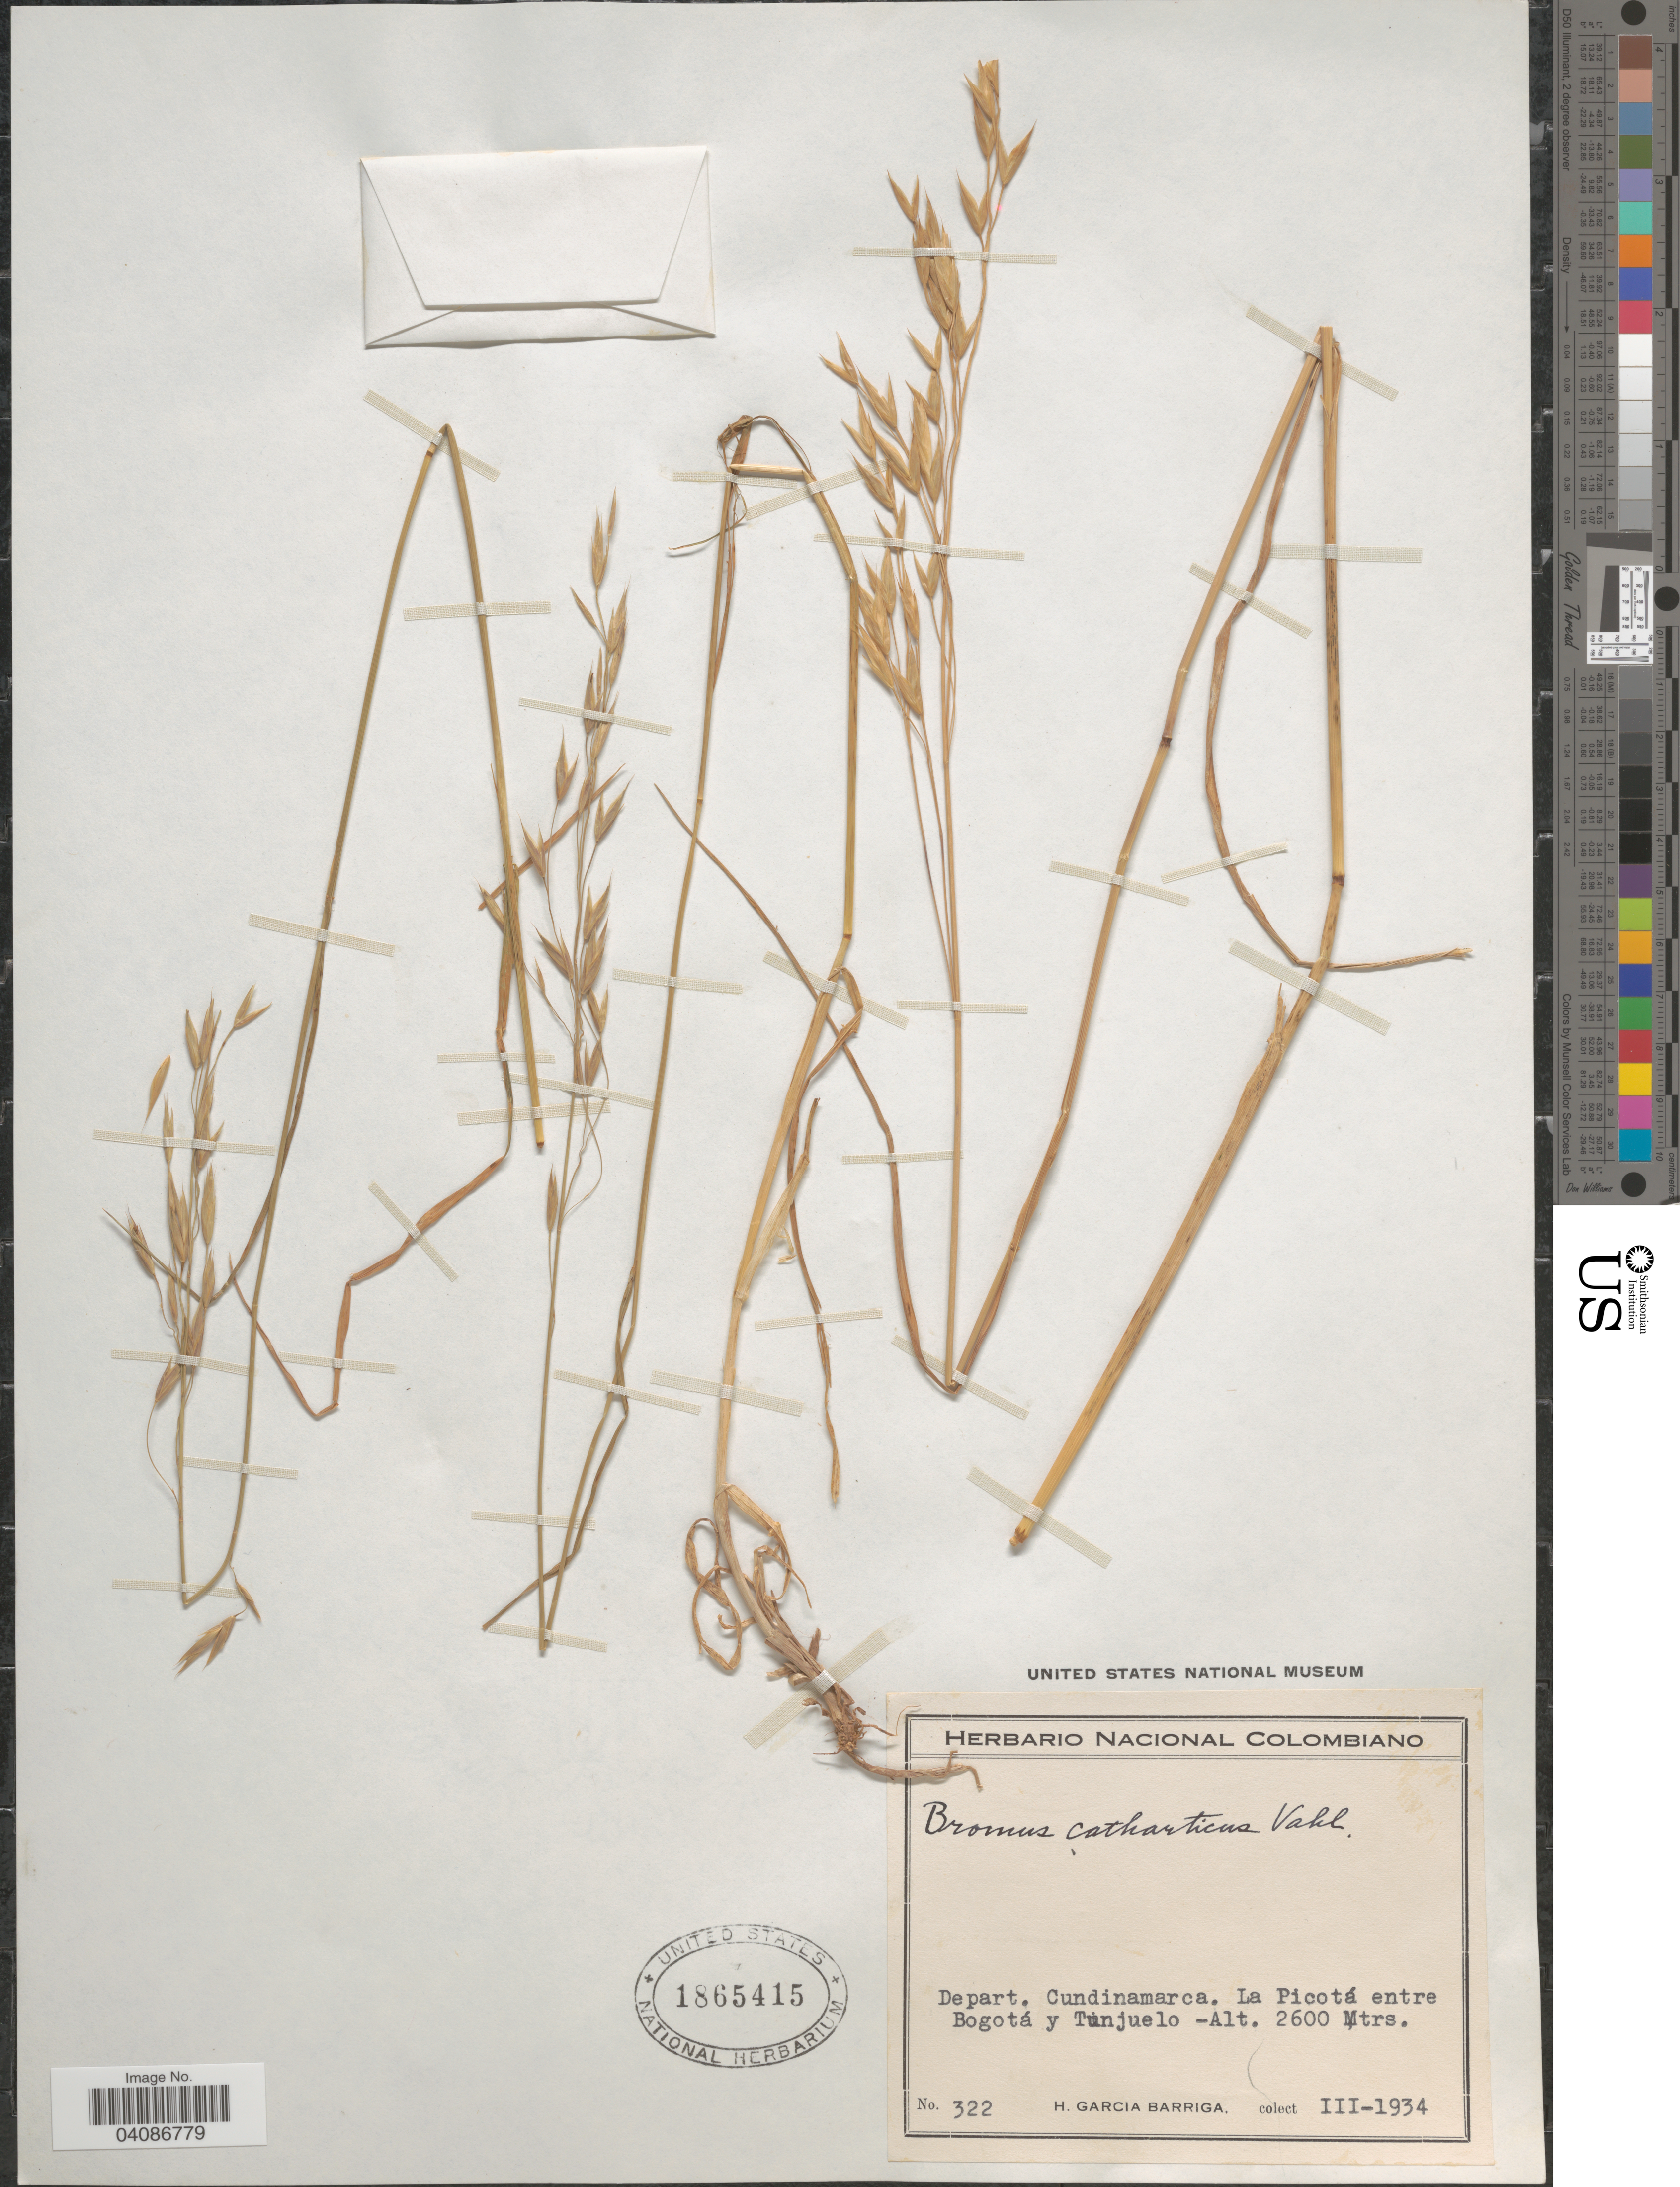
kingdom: Plantae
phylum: Tracheophyta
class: Liliopsida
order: Poales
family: Poaceae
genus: Bromus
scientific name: Bromus catharticus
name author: Vahl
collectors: H. García Barriga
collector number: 322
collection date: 1934-03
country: Colombia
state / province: Cundinamarca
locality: Depart. Cundinamarca. La Picotá entre Bogotá y Tunjuelo.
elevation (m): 2600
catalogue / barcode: US 1865415